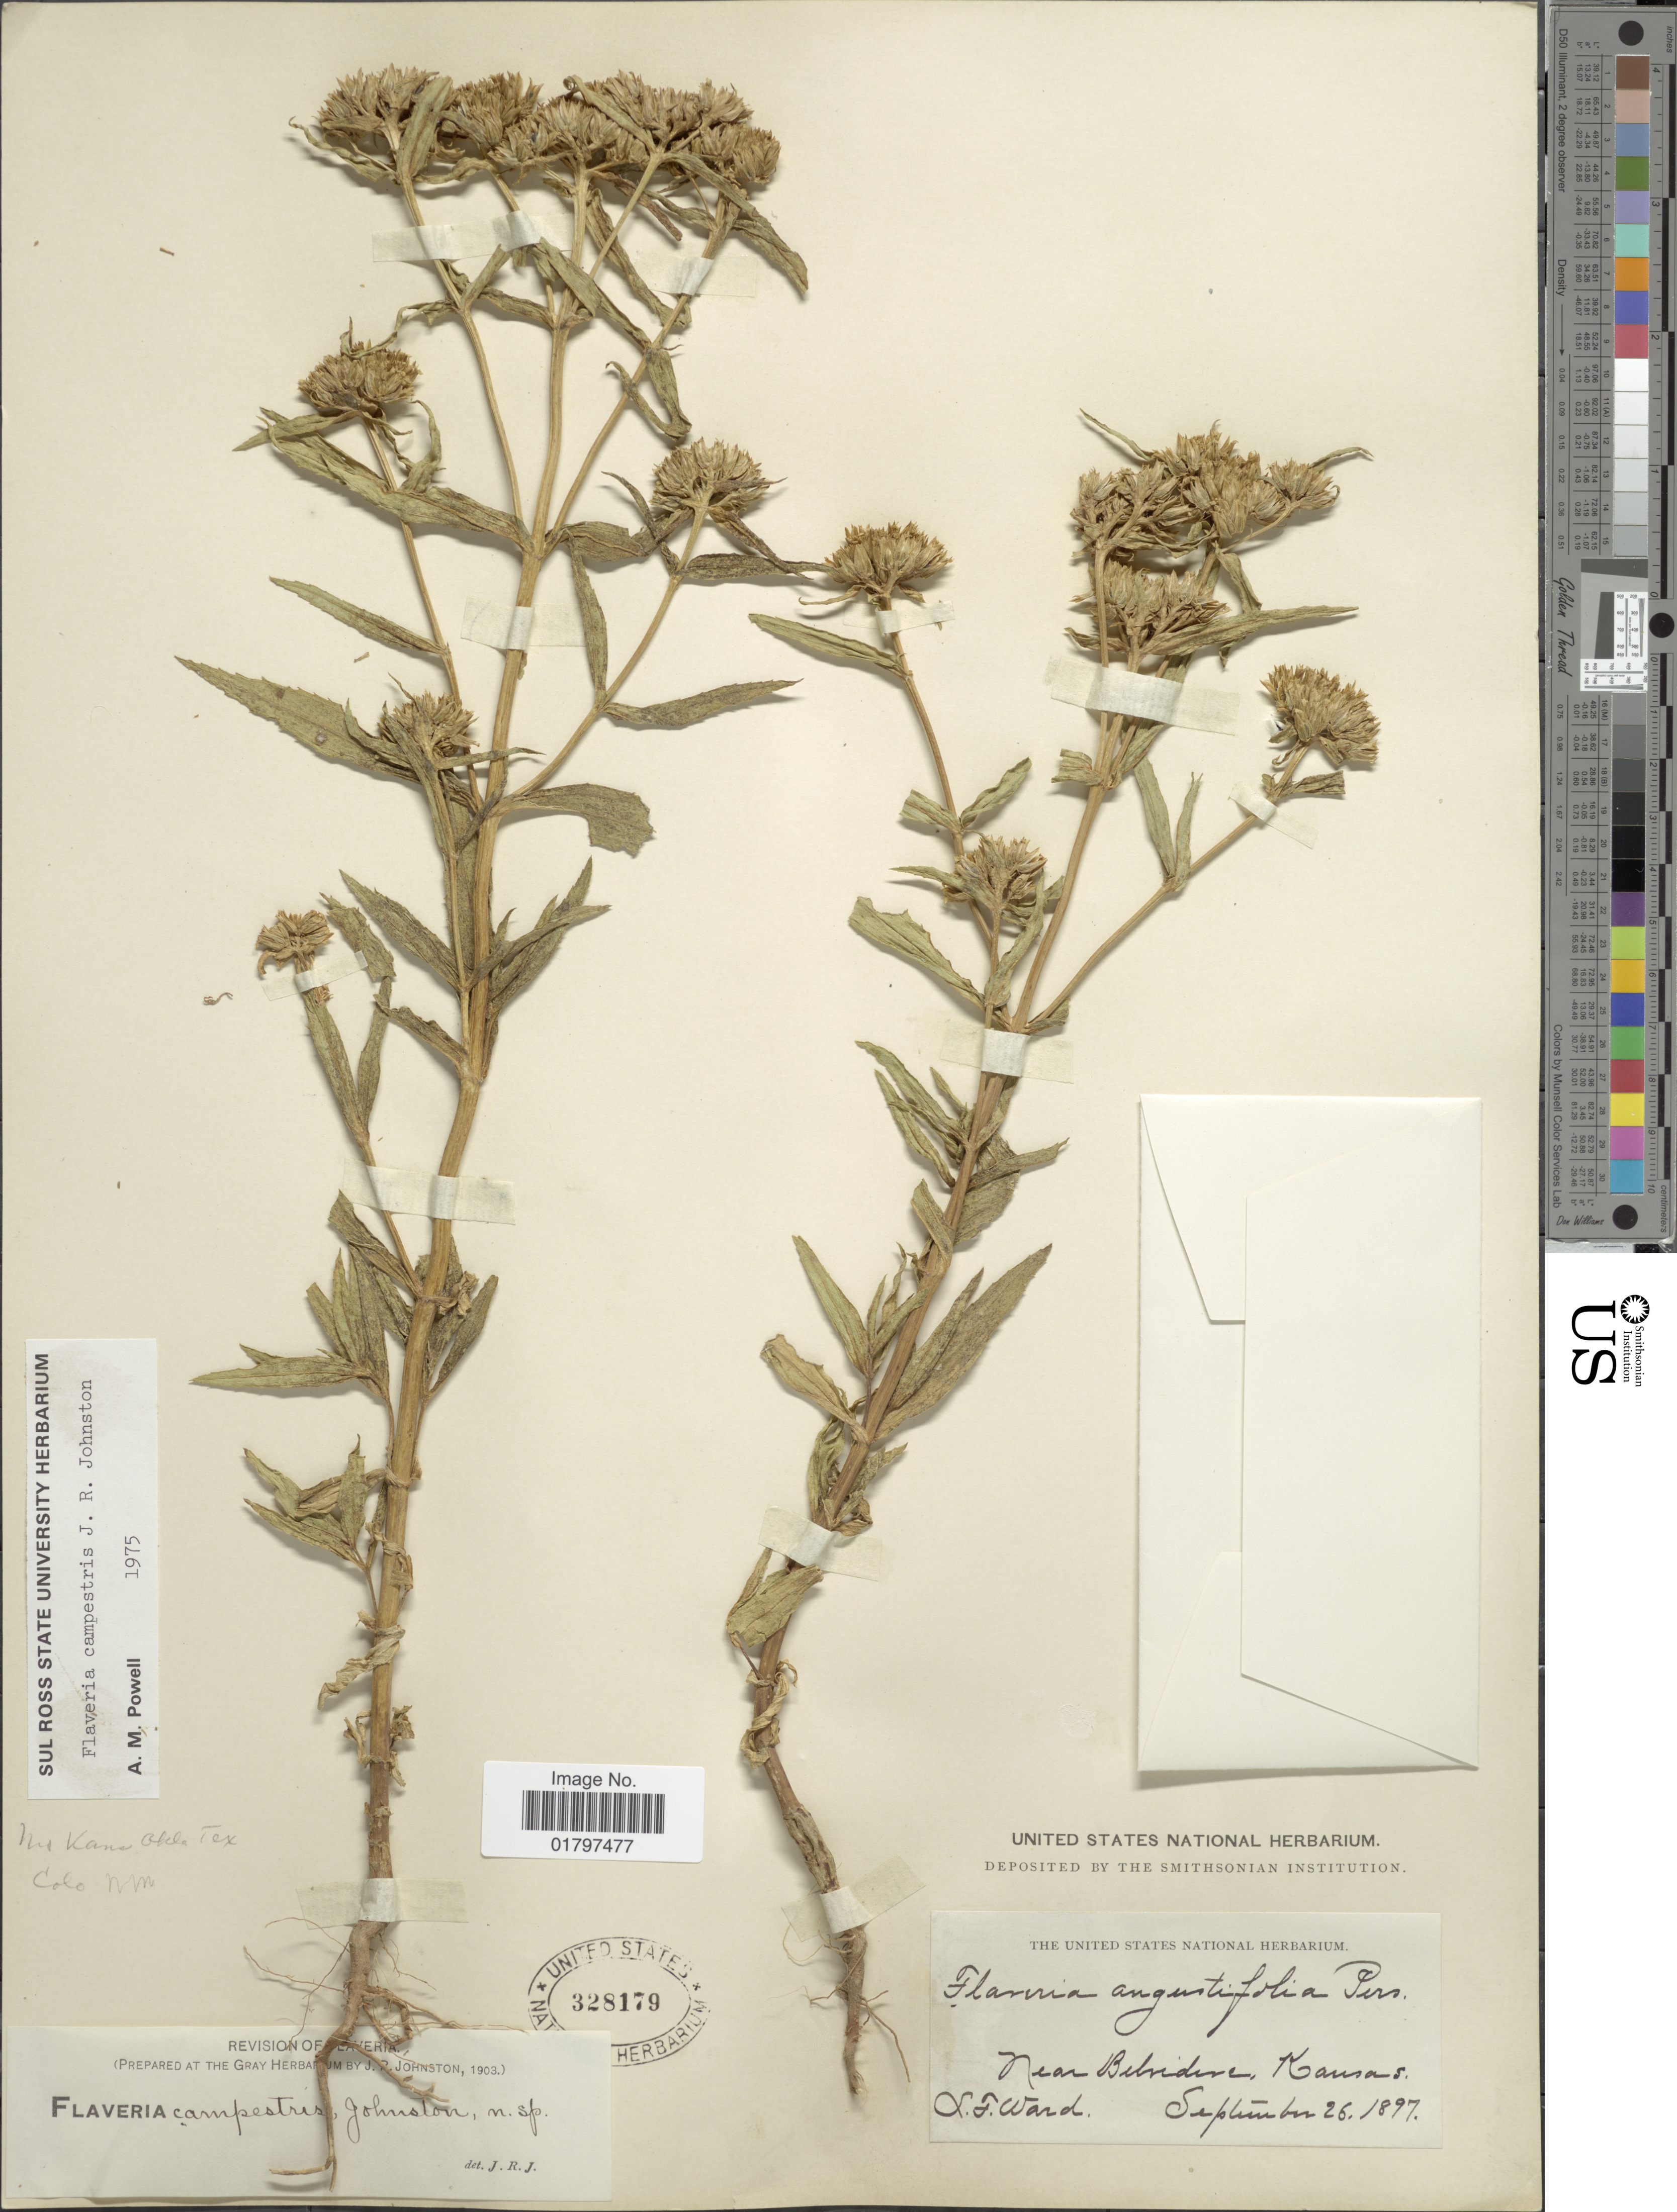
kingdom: Plantae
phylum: Tracheophyta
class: Magnoliopsida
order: Asterales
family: Asteraceae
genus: Flaveria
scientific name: Flaveria campestris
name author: J.R. Johnst.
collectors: L. Ward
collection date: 1897-09-26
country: United States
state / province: Kansas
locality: Near Belvidere, Kansas.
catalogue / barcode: US 328179